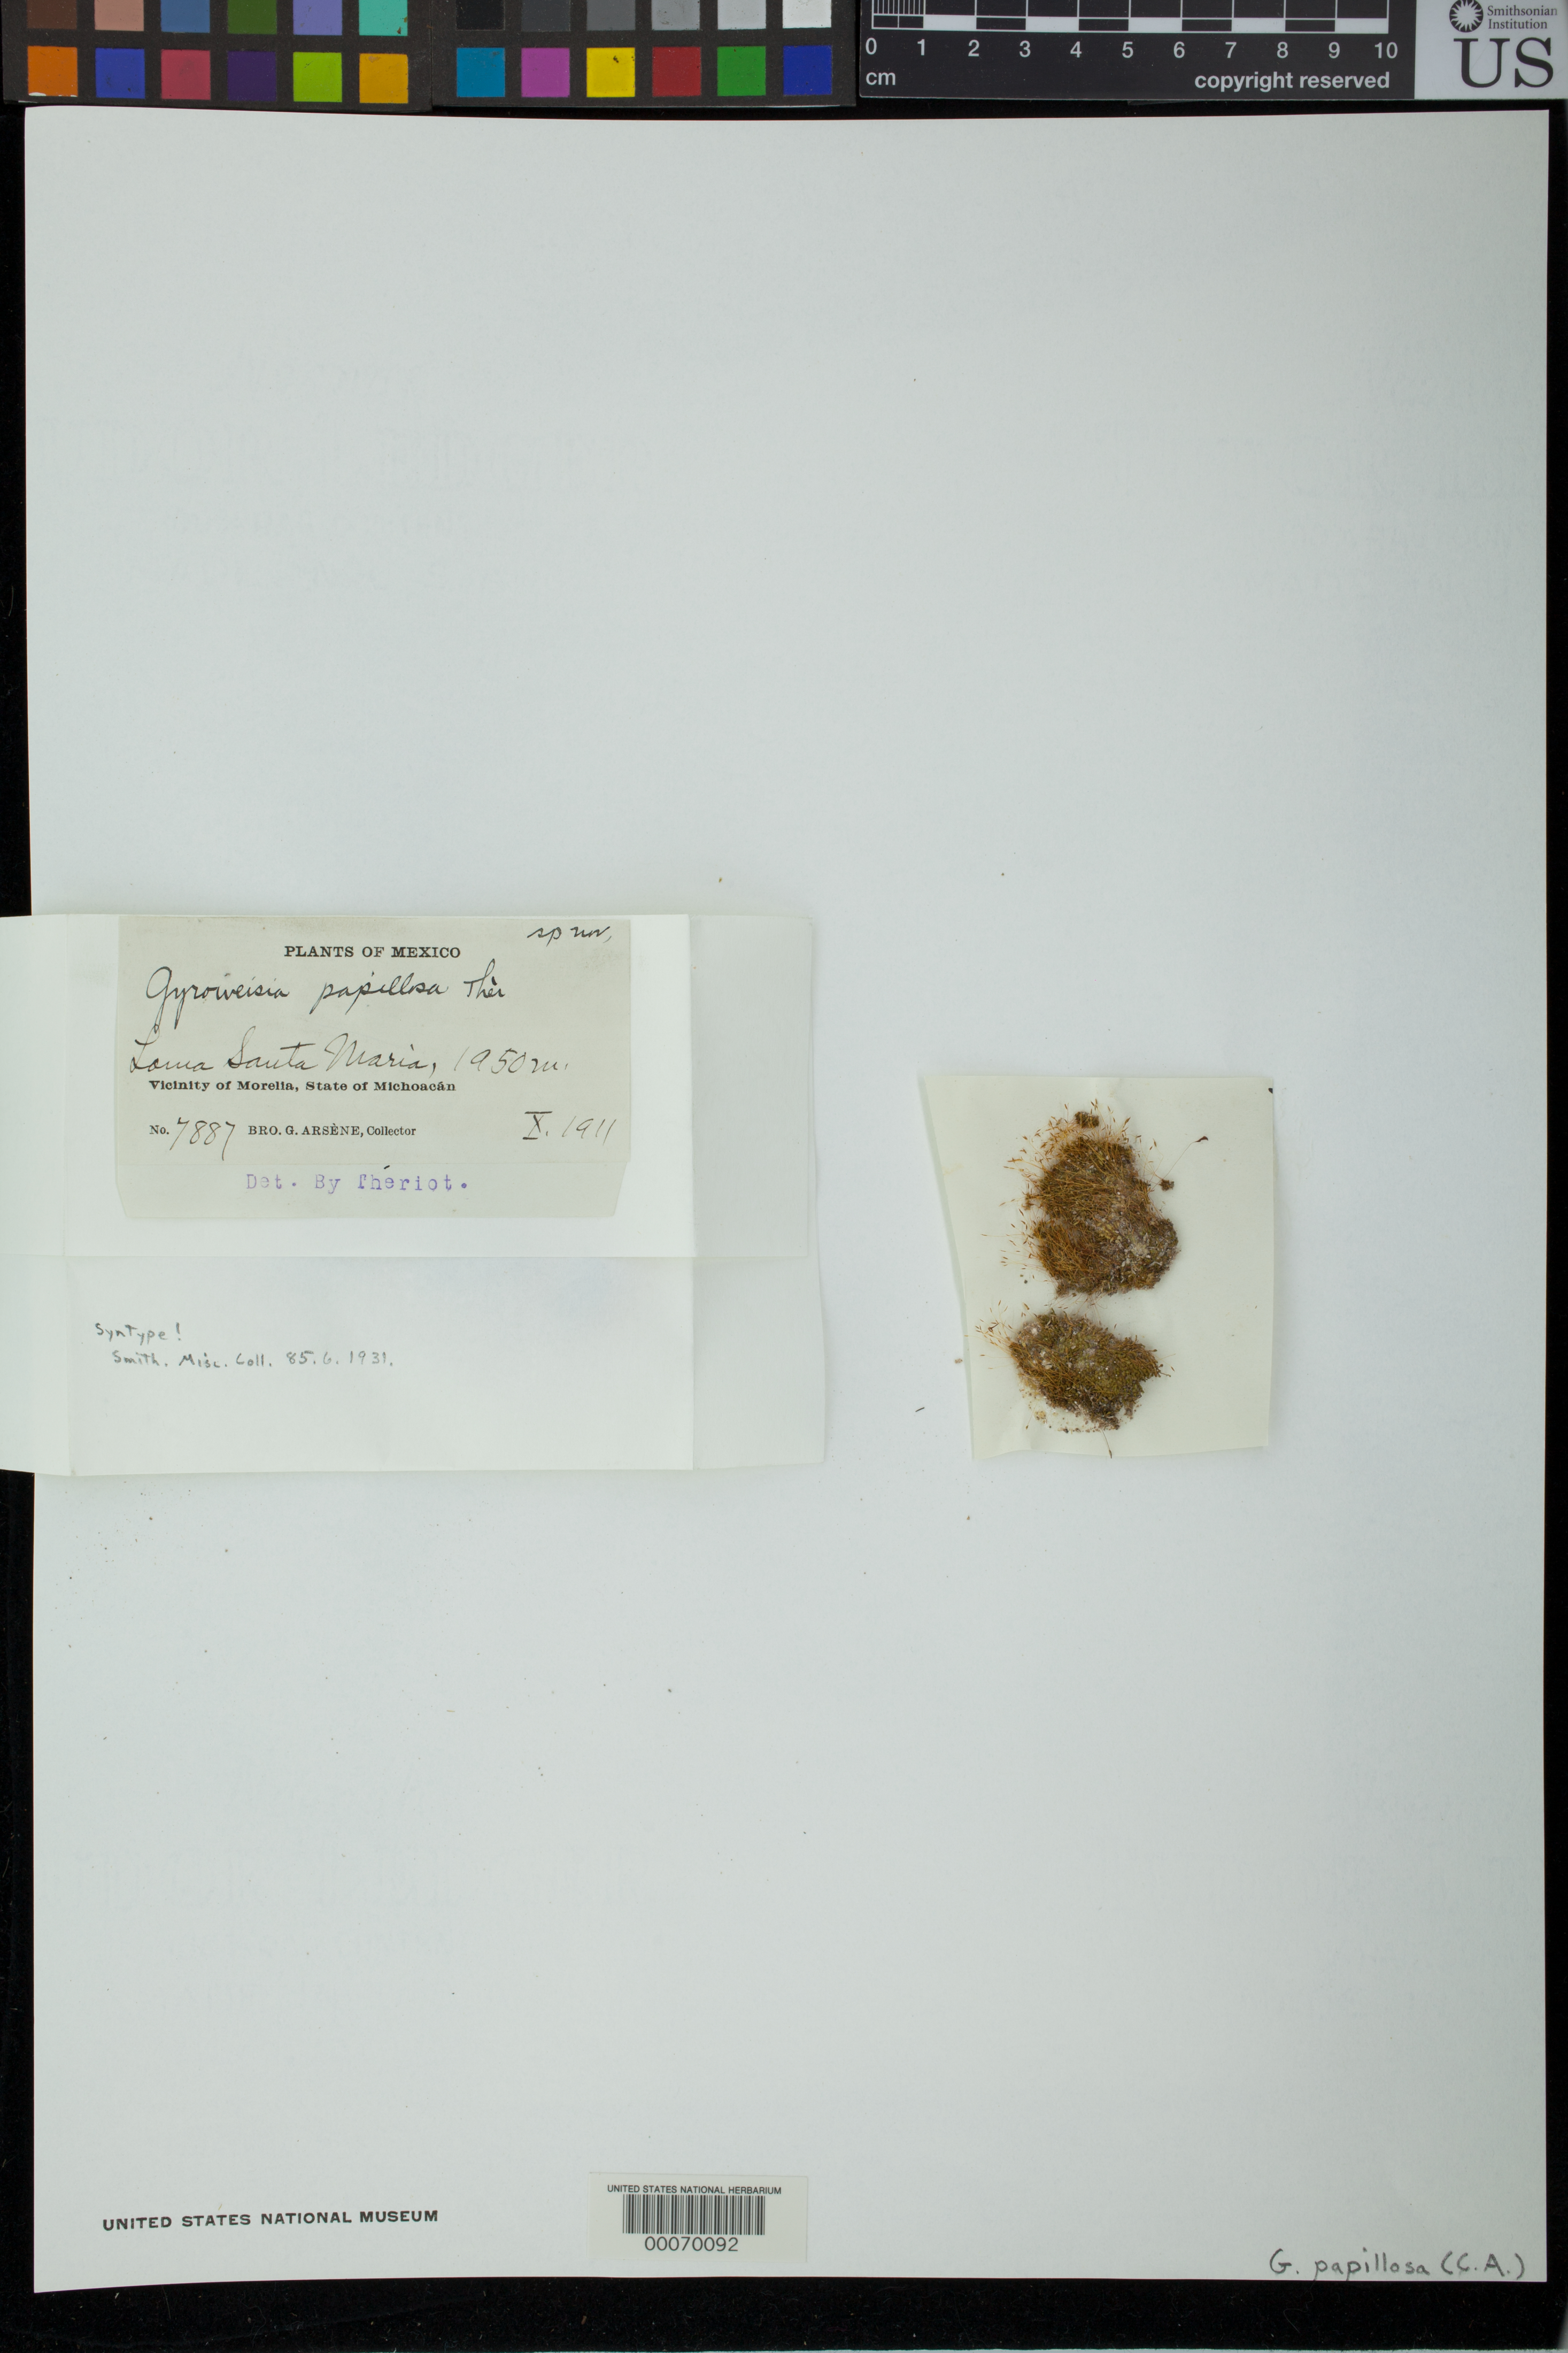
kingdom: Plantae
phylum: Bryophyta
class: Bryopsida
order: Pottiales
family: Pottiaceae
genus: Gyroweisia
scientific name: Gyroweisia papillosa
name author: Thér.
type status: Syntype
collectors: Bro. G. Arsène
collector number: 7887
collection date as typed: Oct 1911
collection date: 1911-10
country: Mexico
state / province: Michoacán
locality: Vicinity of Morelia.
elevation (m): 1950